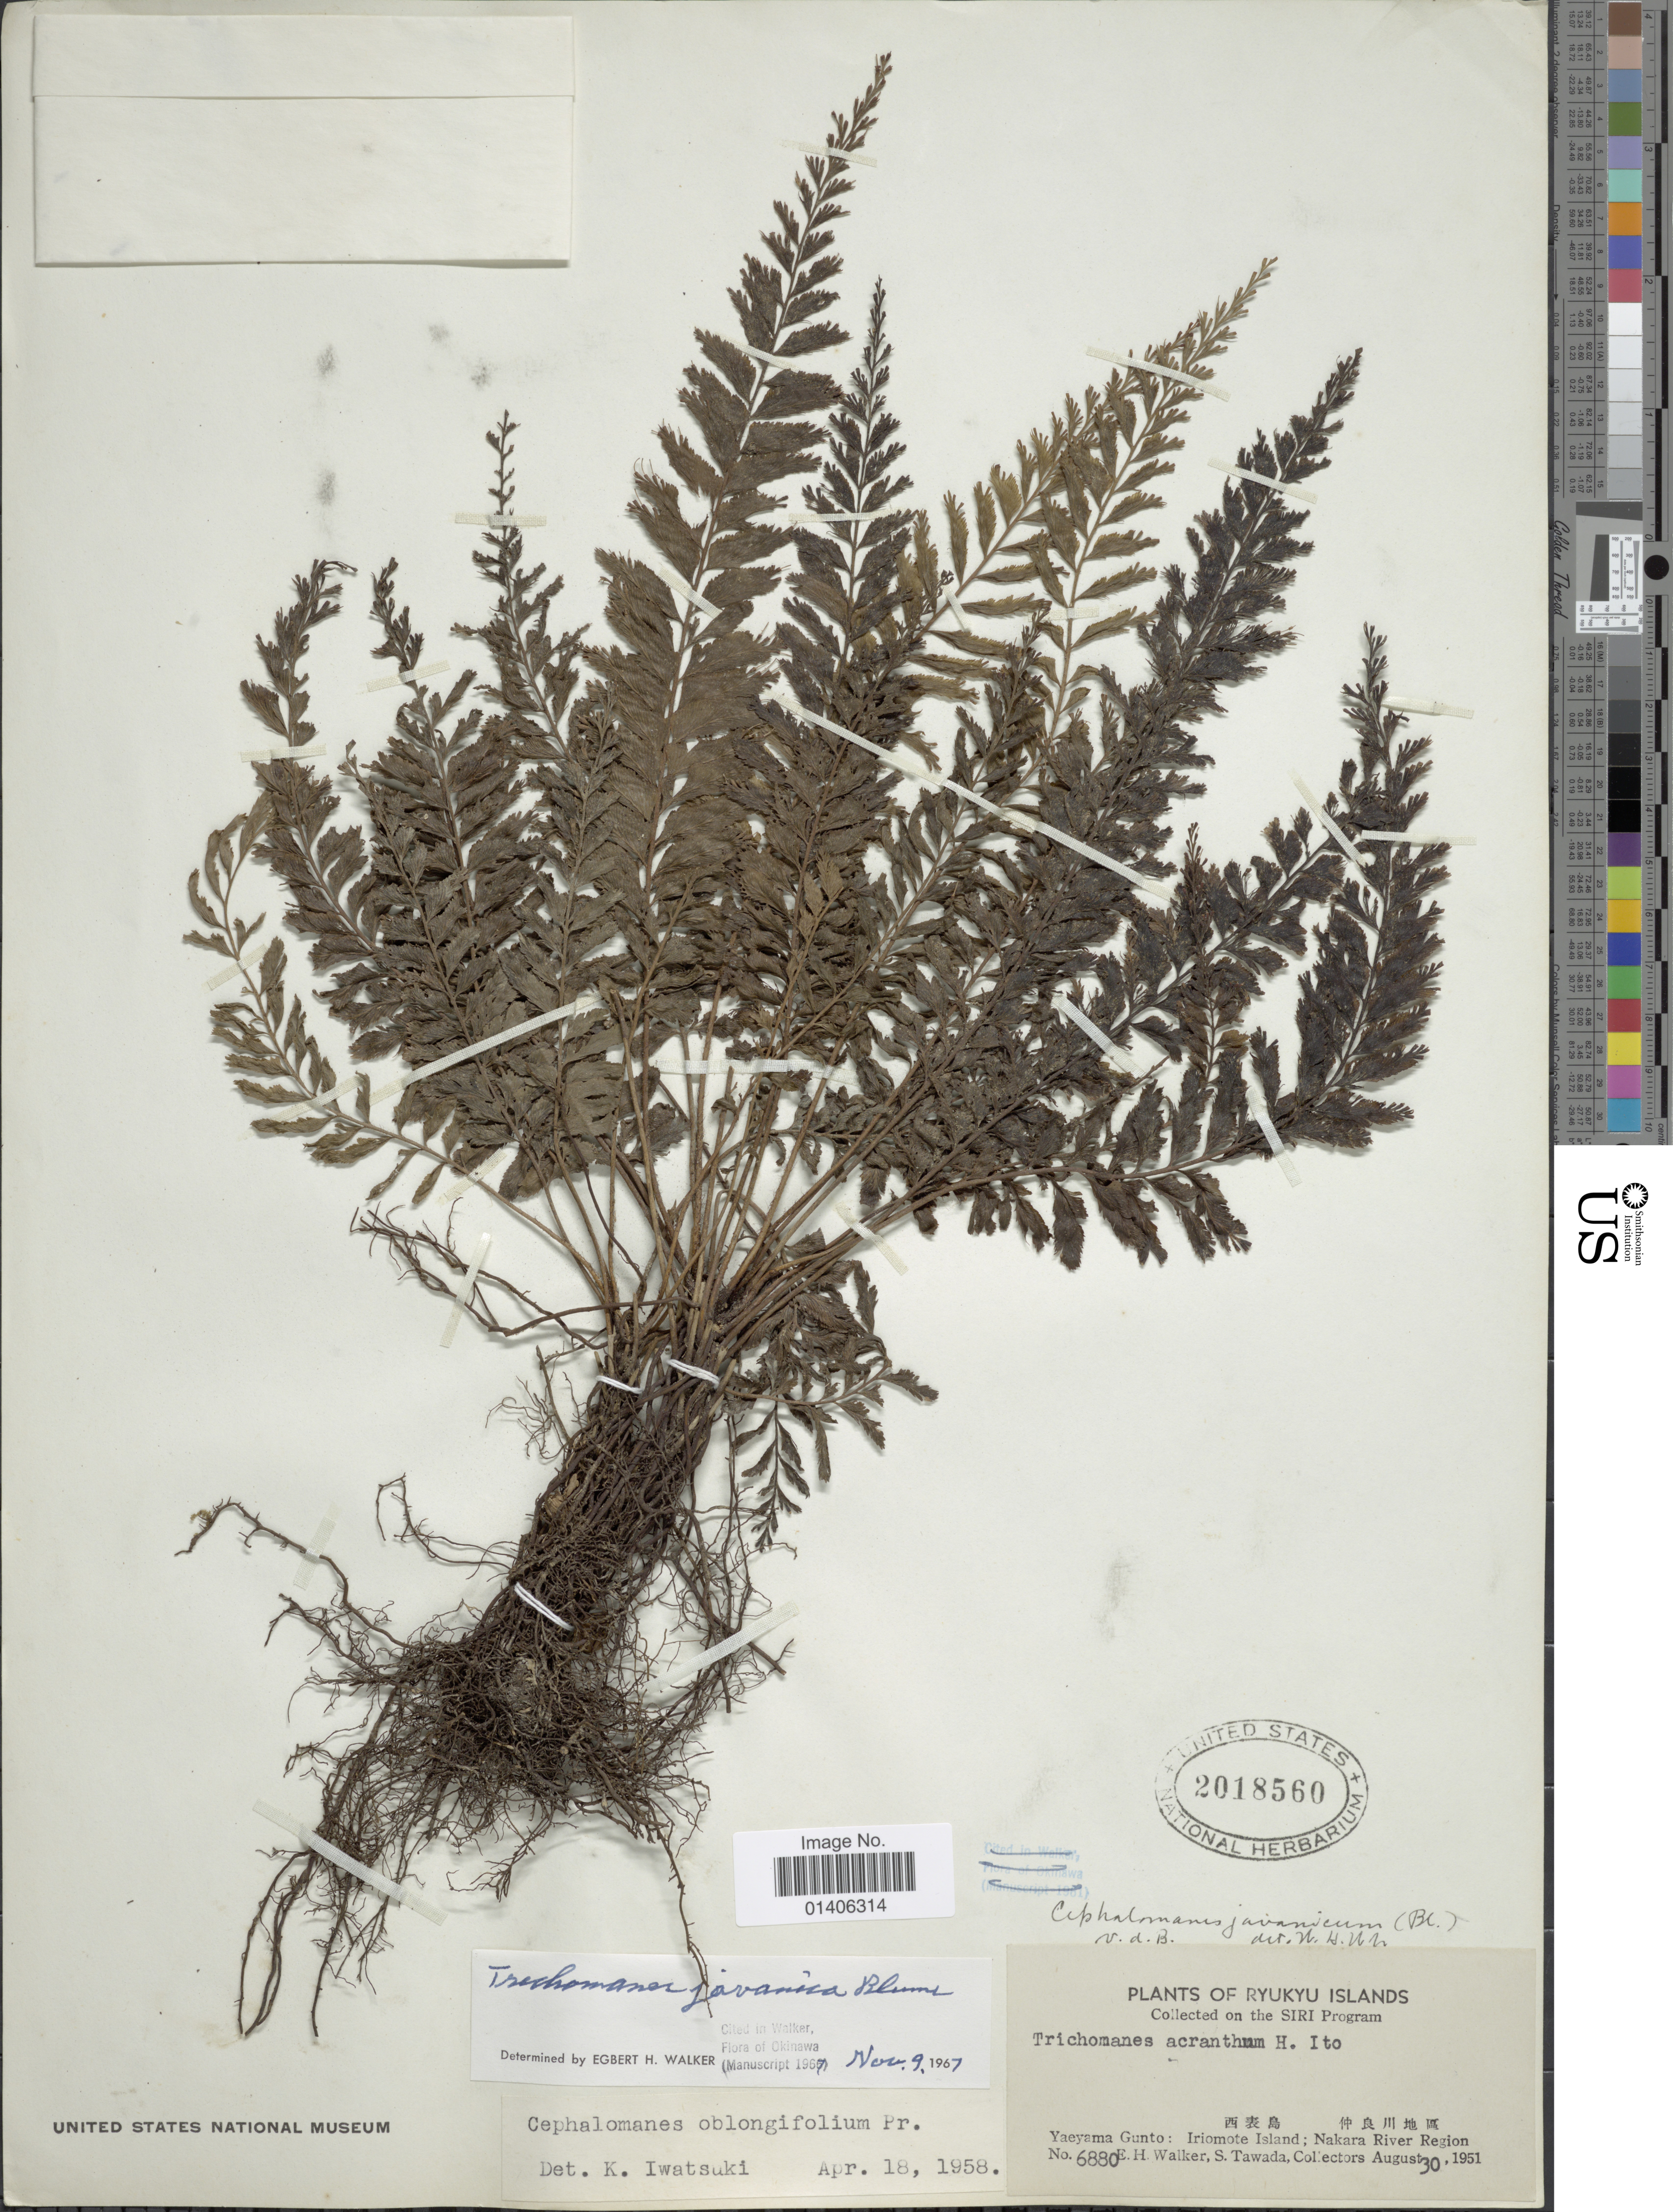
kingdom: Plantae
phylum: Tracheophyta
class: Polypodiopsida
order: Hymenophyllales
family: Hymenophyllaceae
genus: Cephalomanes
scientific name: Cephalomanes javanicum var. asplenoides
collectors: E. H. Walker & S. Tawada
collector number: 6880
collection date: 1951-08-30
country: Japan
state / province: Okinawa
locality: Ryukyu Islands, Yaeyama Gunto: Iriomote Island; Nakara River Region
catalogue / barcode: US 2018560